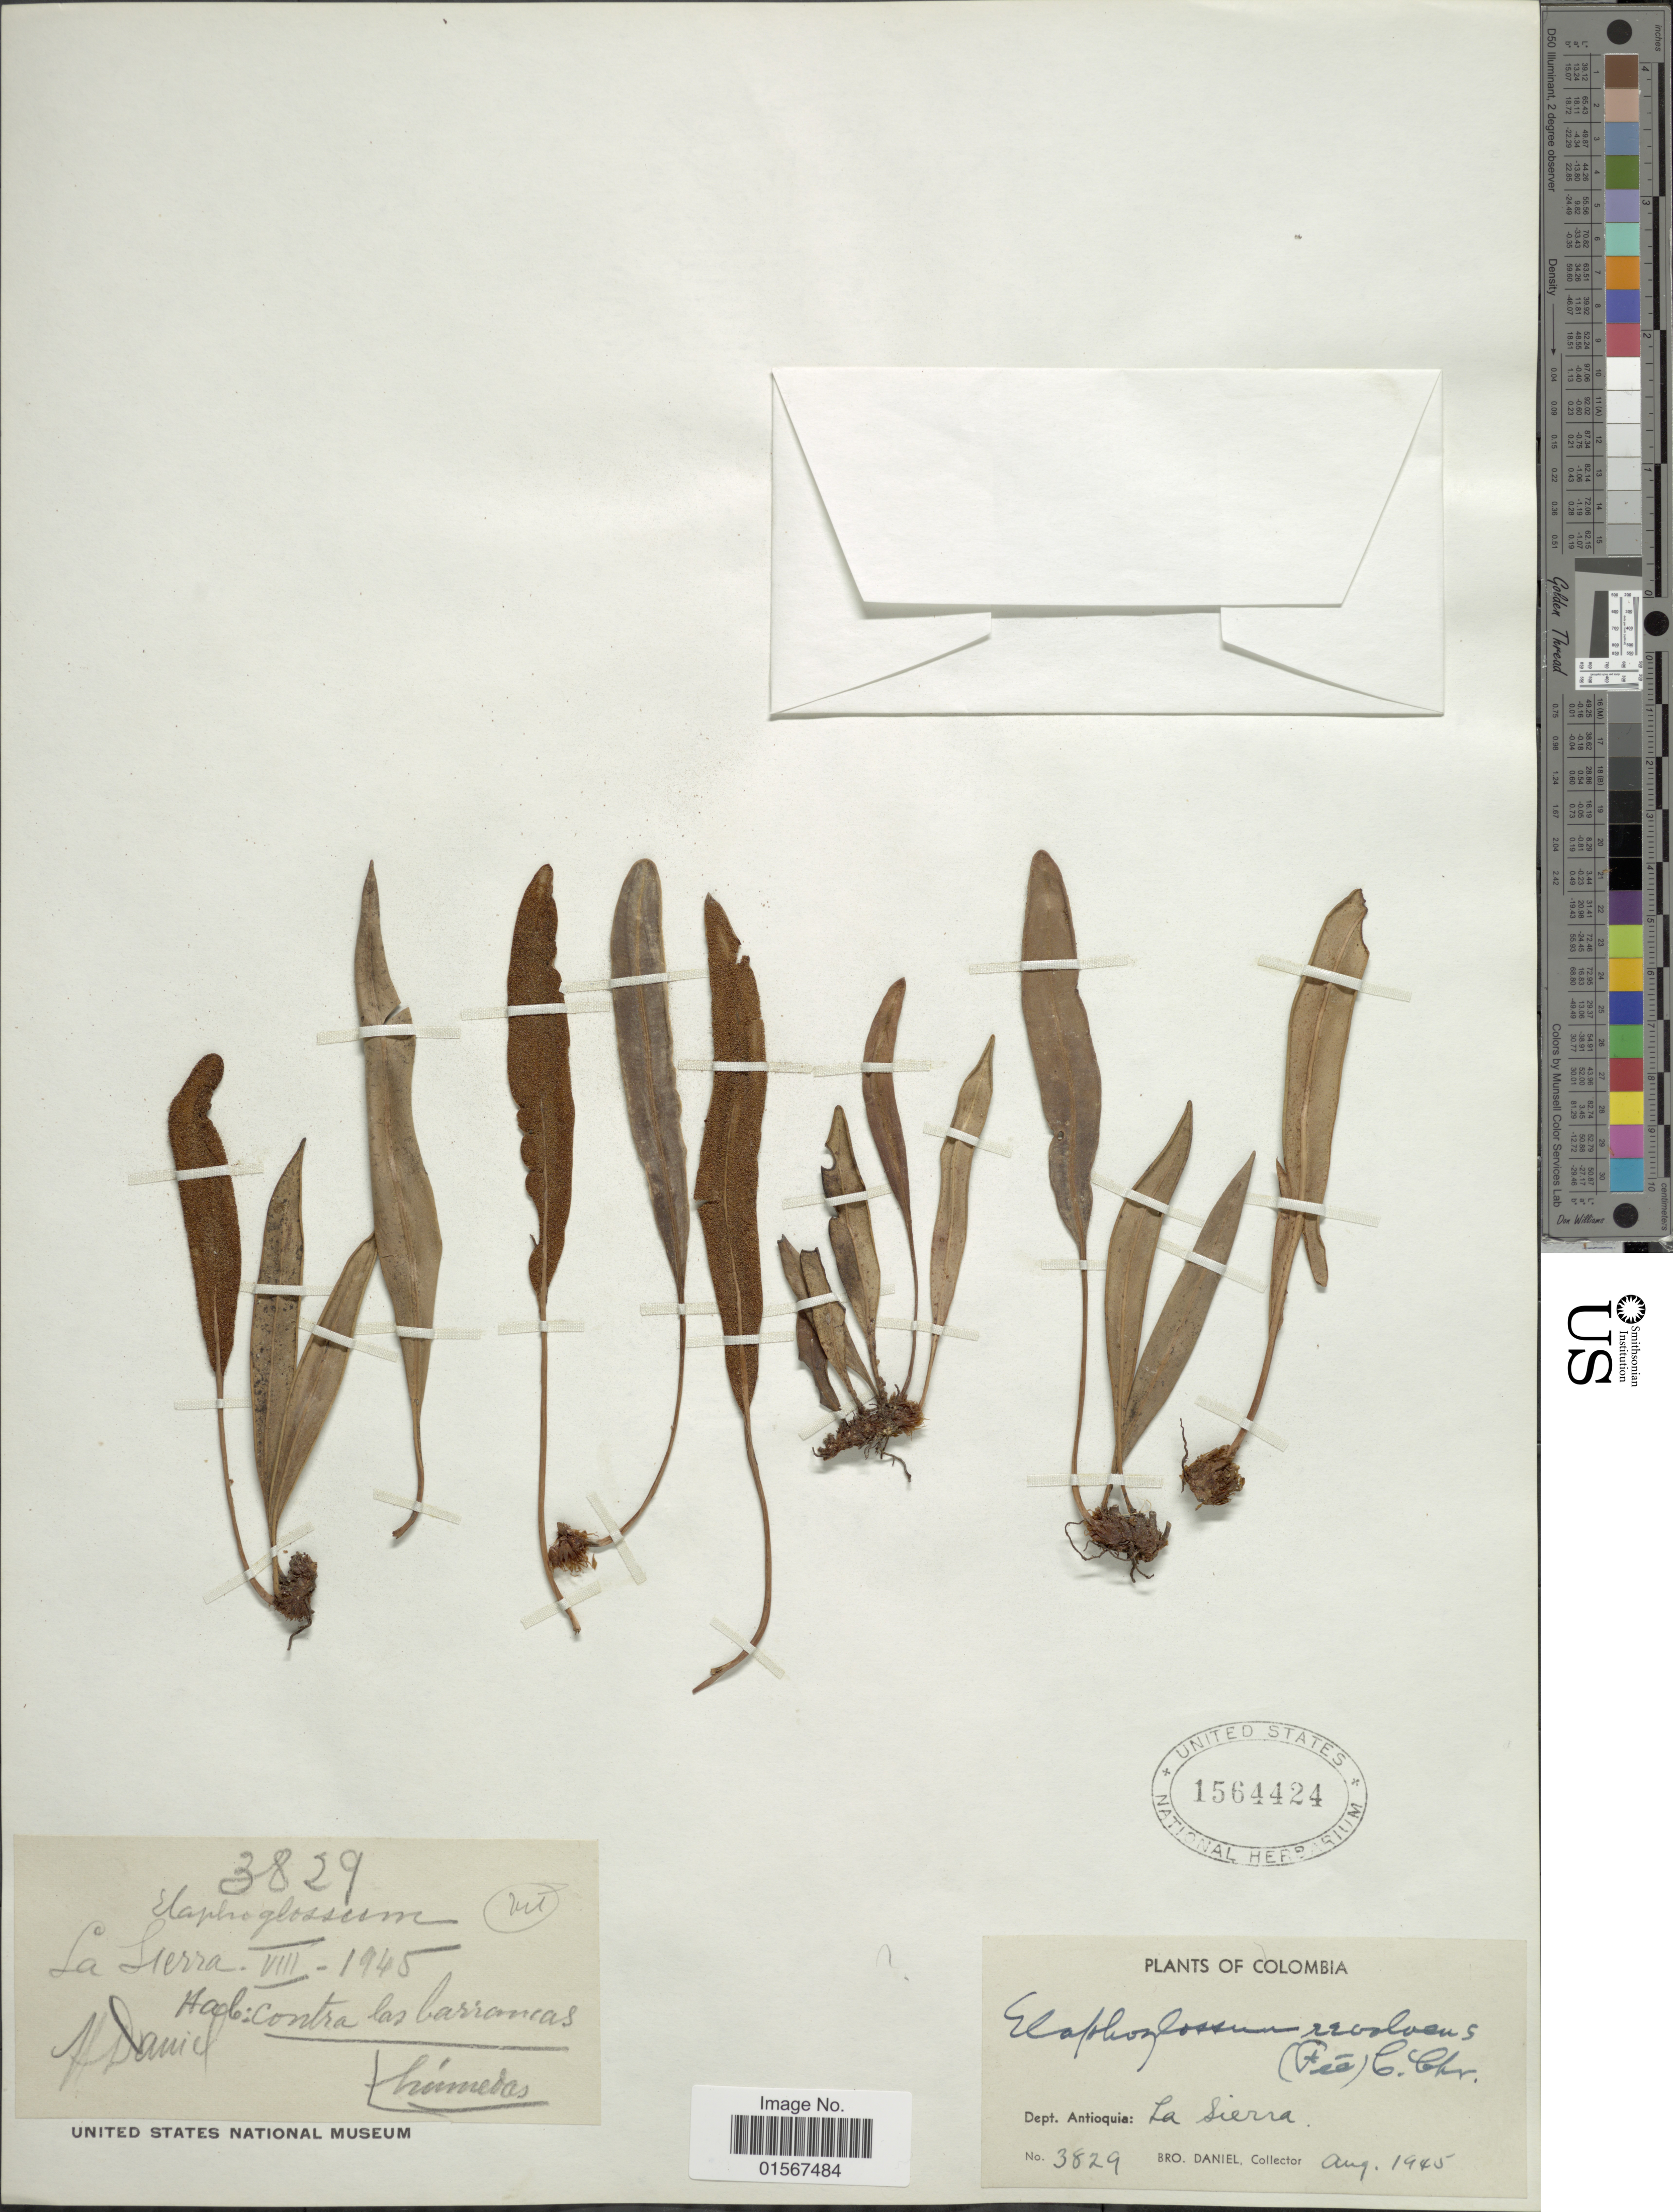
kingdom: Plantae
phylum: Tracheophyta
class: Polypodiopsida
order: Polypodiales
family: Dryopteridaceae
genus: Elaphoglossum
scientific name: Elaphoglossum revolvens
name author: (Fée) C. Chr.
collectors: Bro. Daniel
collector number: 3829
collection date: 1945-08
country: Colombia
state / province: Antioquia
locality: Dept. Antioquia: La Sierra, Contra las barrancas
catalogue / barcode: US 1564424